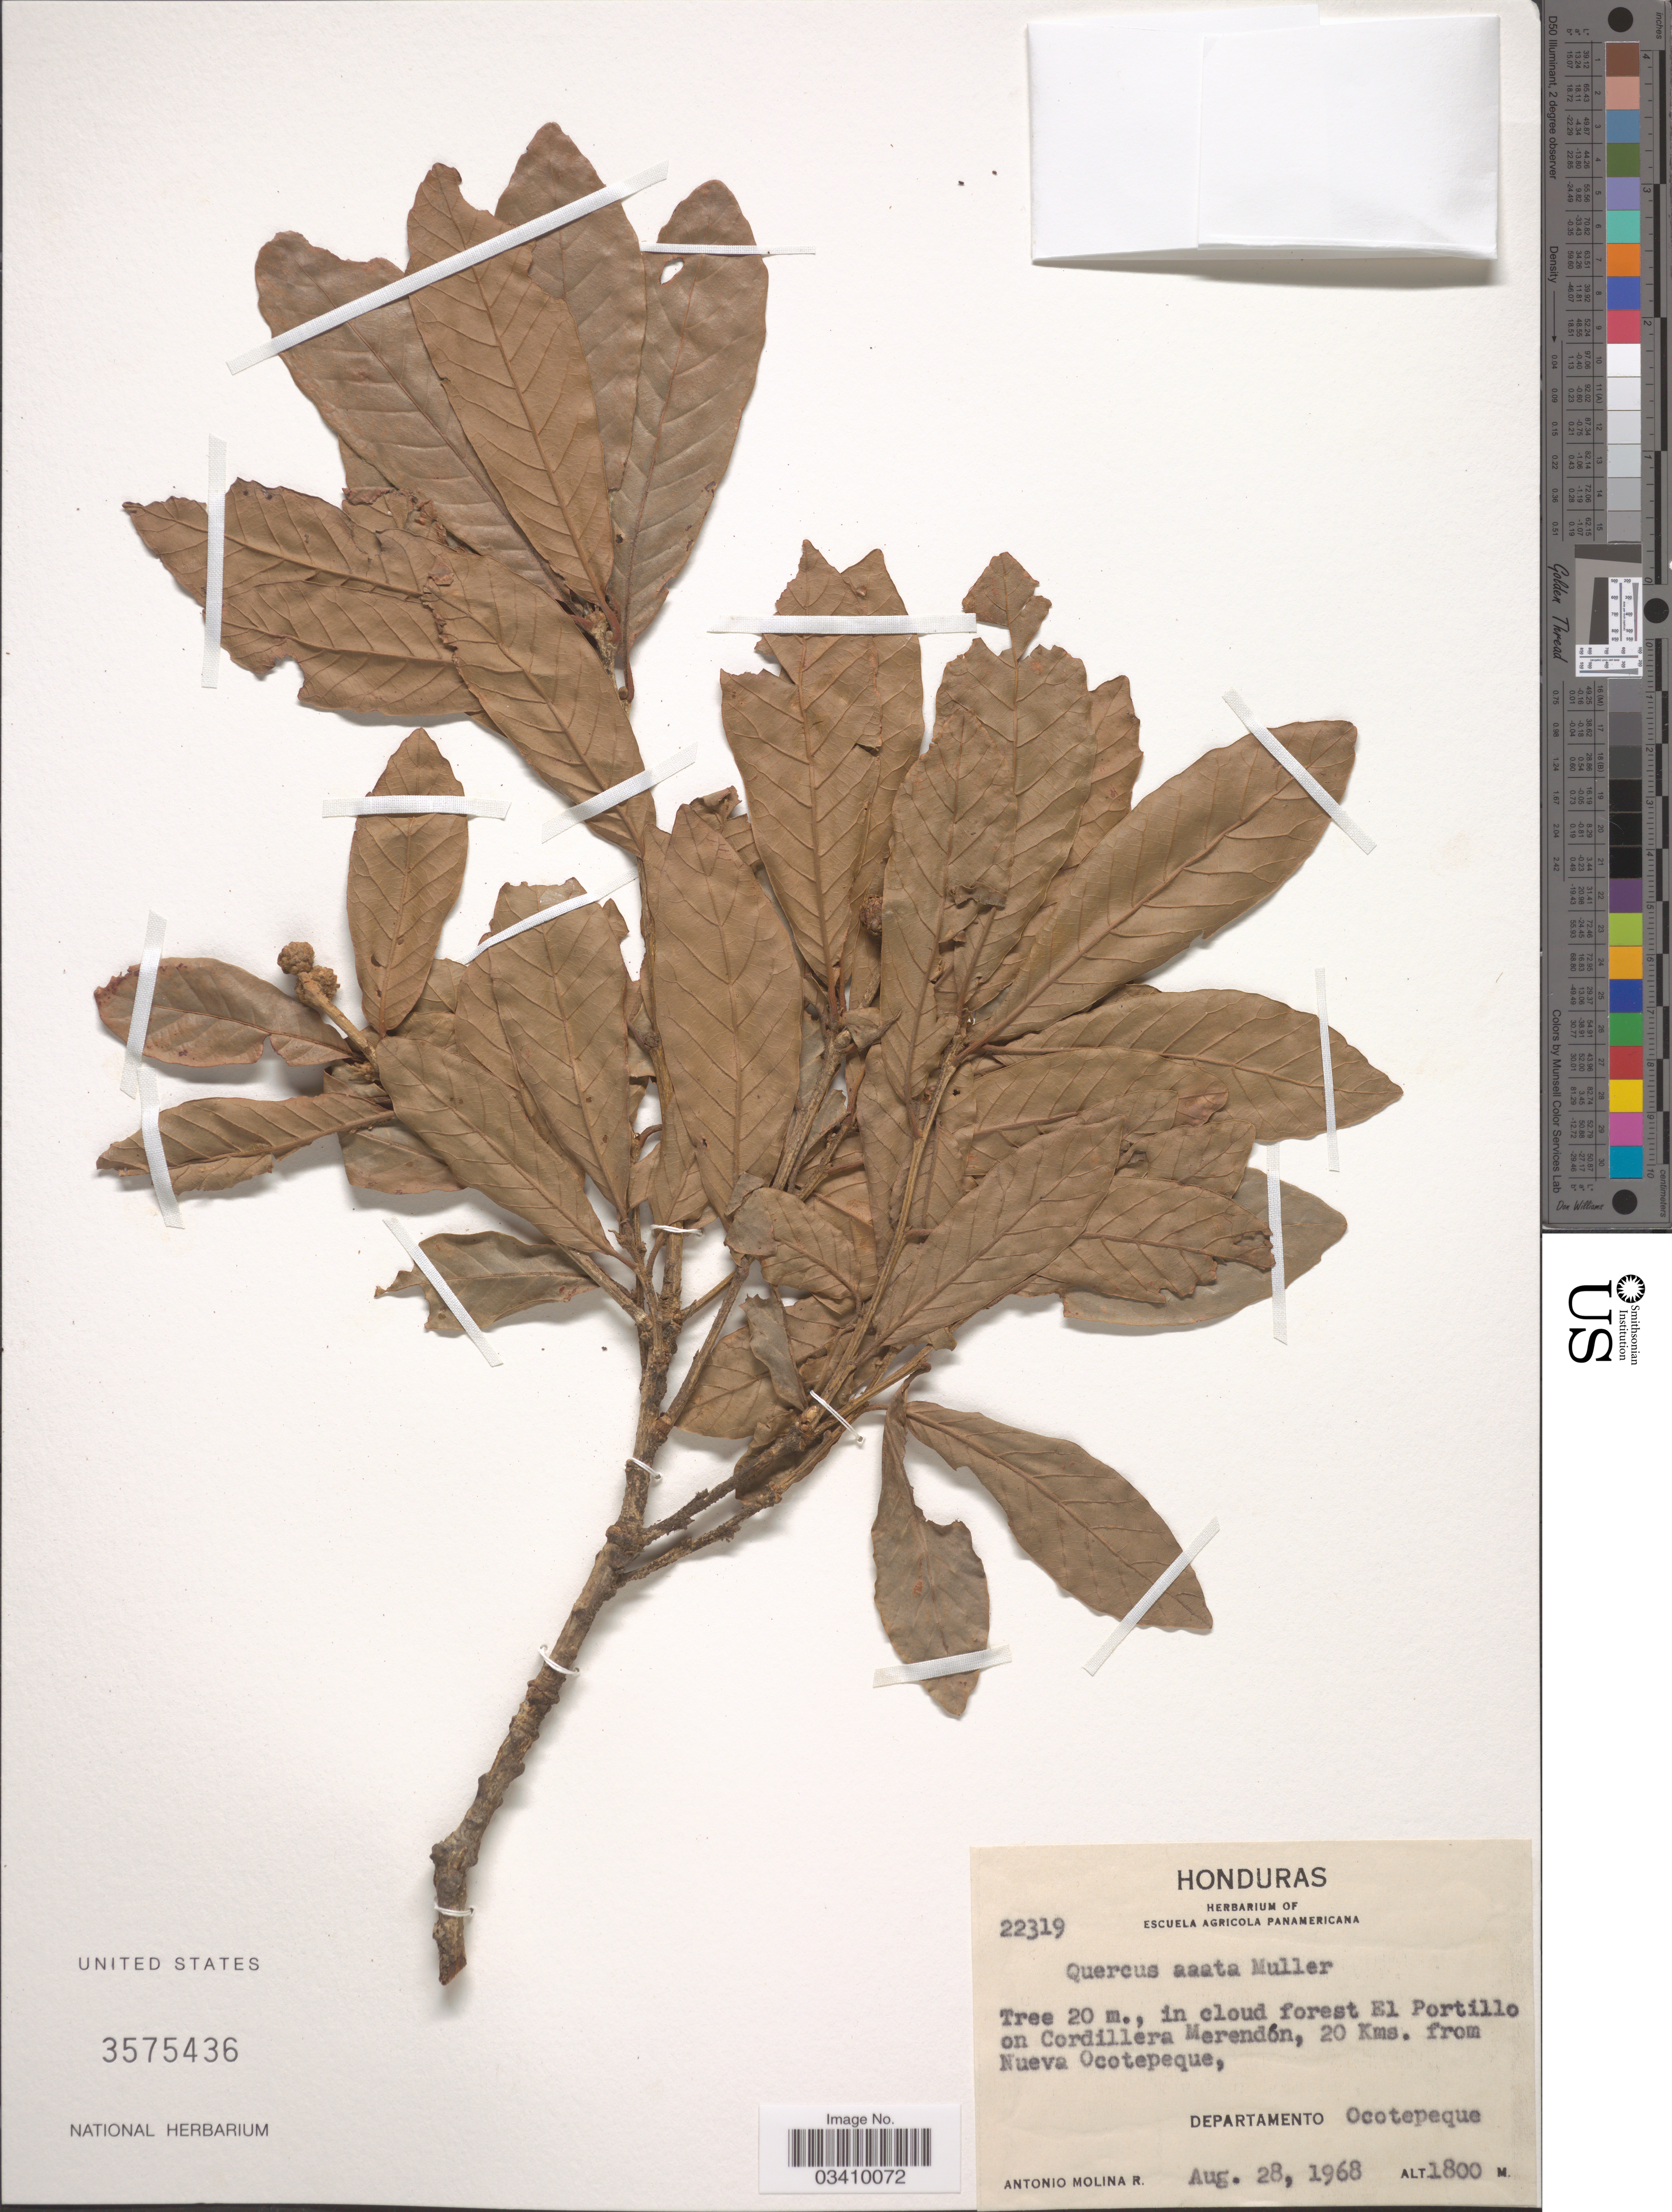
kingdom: Plantae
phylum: Tracheophyta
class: Magnoliopsida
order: Fagales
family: Fagaceae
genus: Quercus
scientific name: Quercus aaata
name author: C.H. Müll.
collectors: A. Molina R.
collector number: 22319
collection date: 1968-08-28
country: Honduras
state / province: Ocotepeque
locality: In cloud forest El Portillo on Cordillera Merendón, 20 Kms. from Nueva Ocotepeque, Departamento Ocotepeque.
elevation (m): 1800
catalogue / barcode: US 3575436